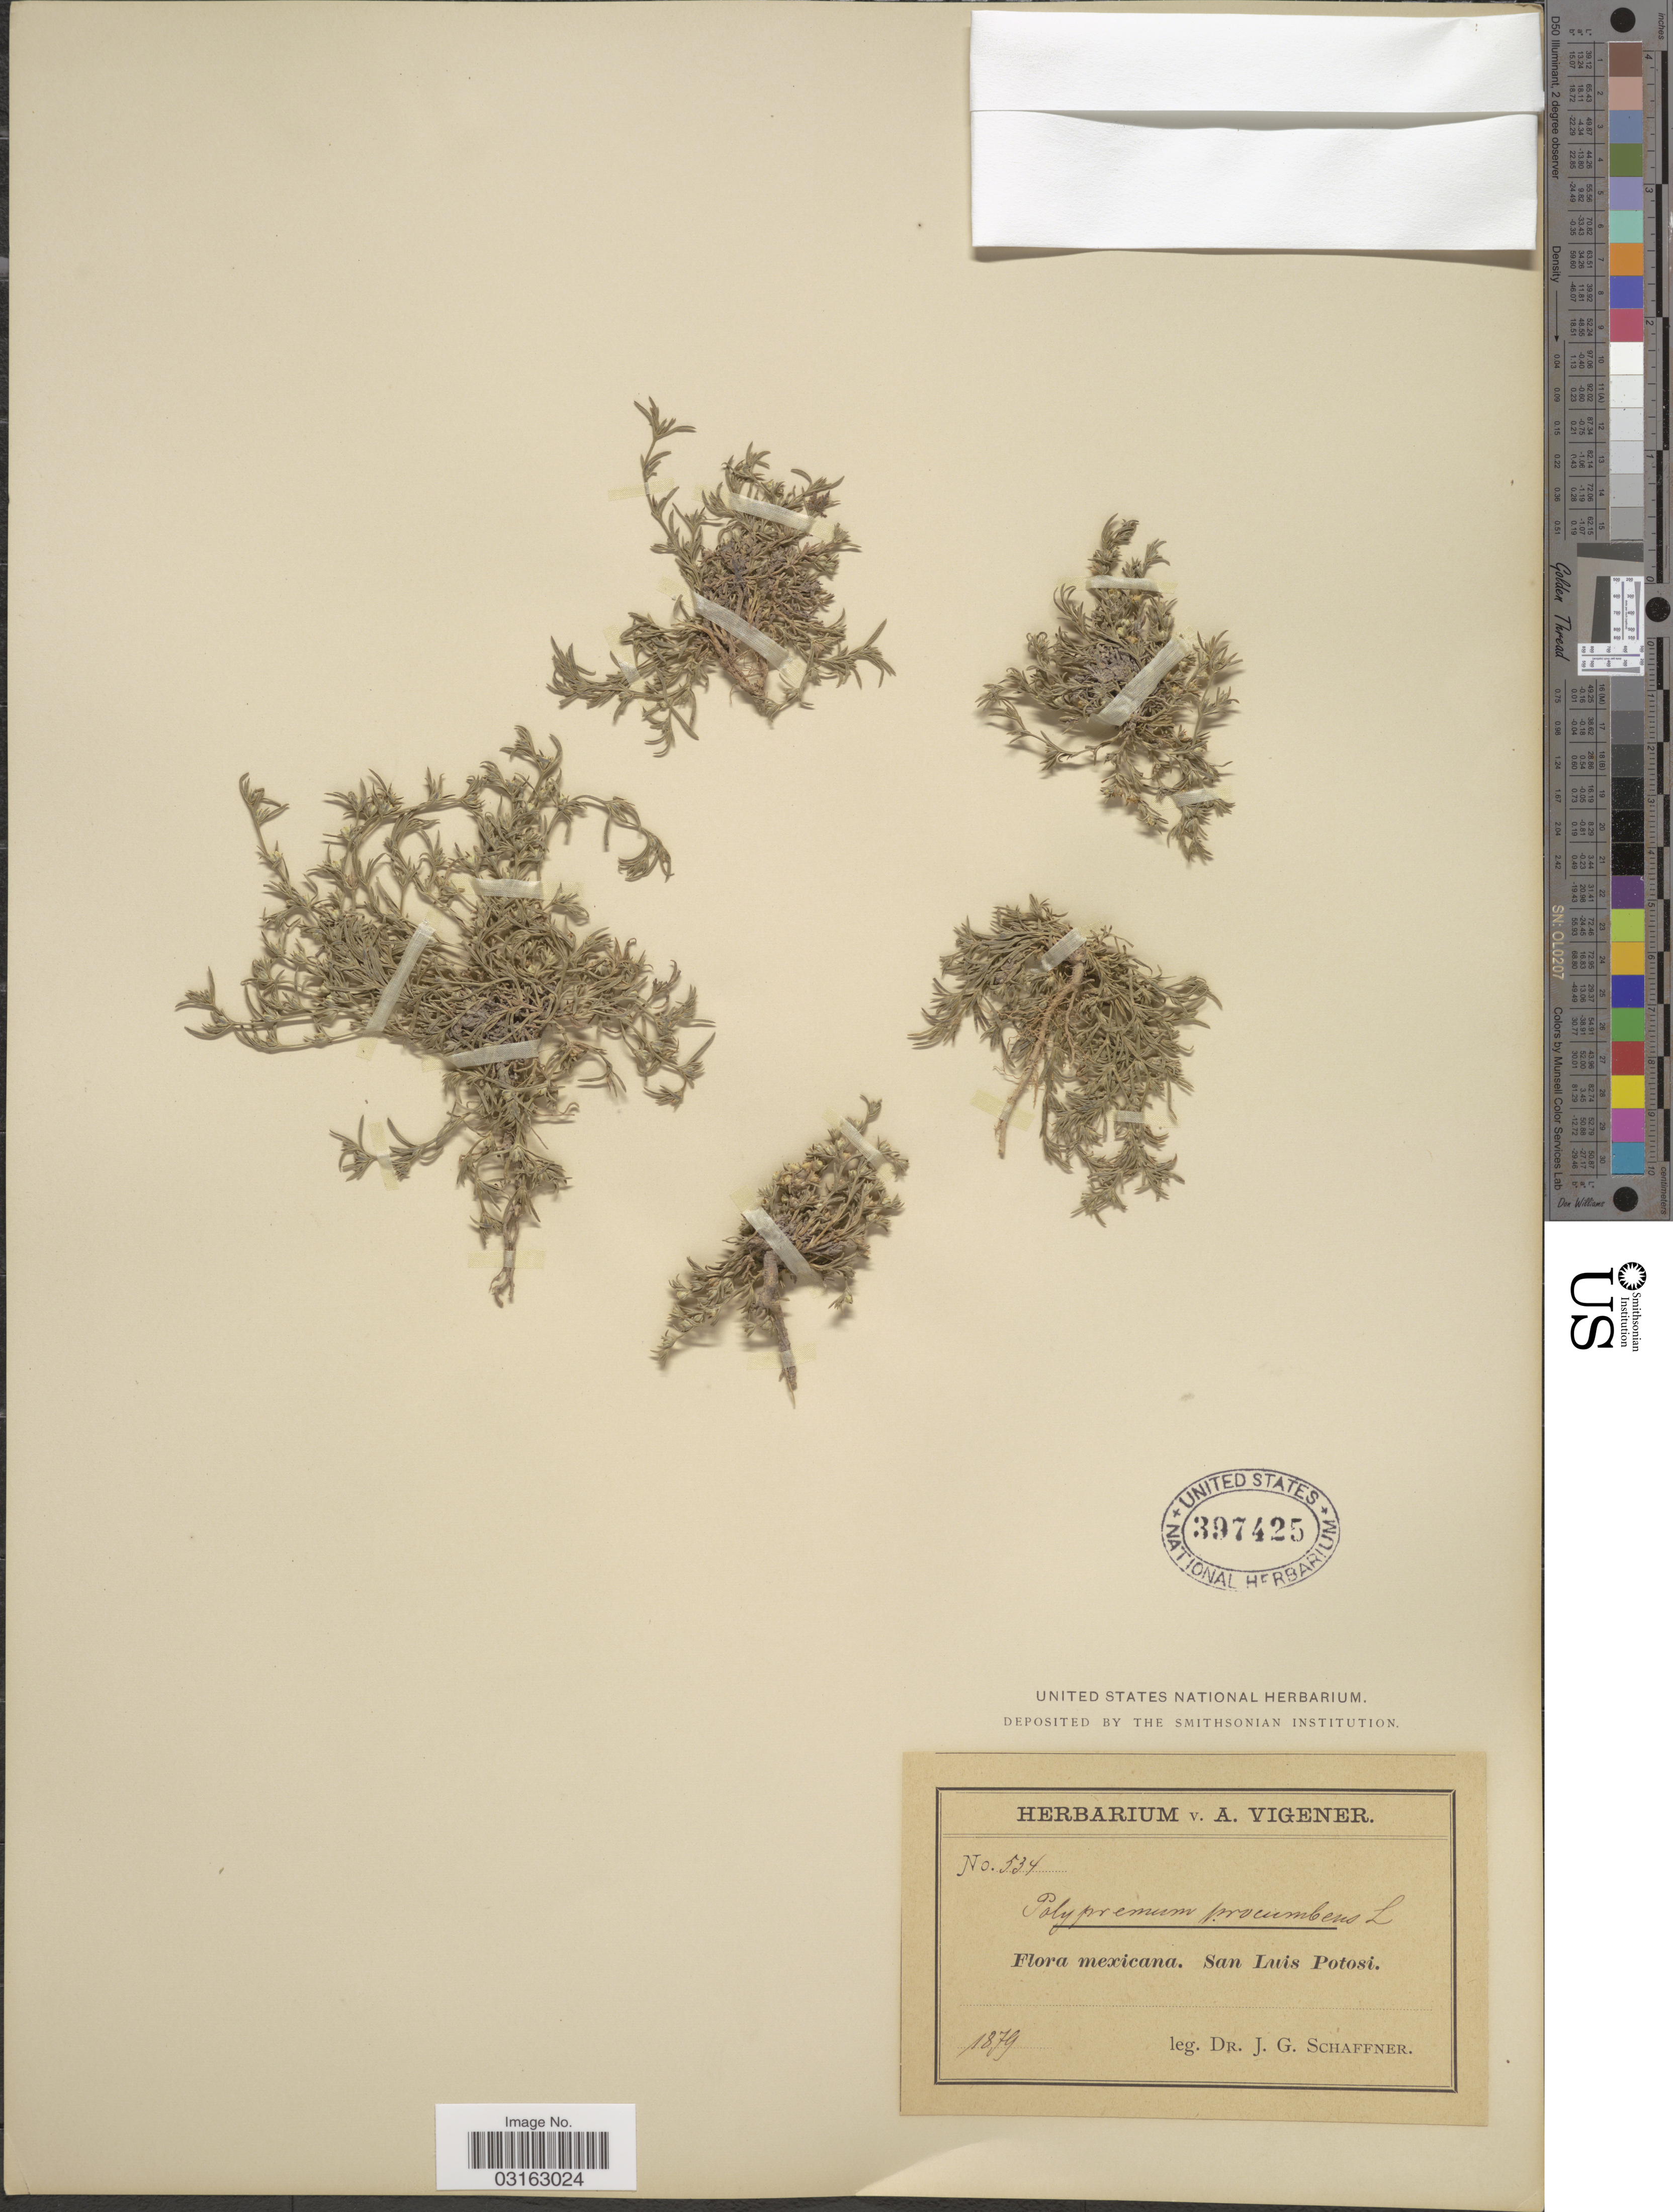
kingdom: Plantae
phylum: Tracheophyta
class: Magnoliopsida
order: Lamiales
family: Tetrachondraceae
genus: Polypremum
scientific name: Polypremum procumbens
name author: L.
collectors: J. G. Schaffner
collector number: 534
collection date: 1879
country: Mexico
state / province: San Luis Potosí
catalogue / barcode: US 397425